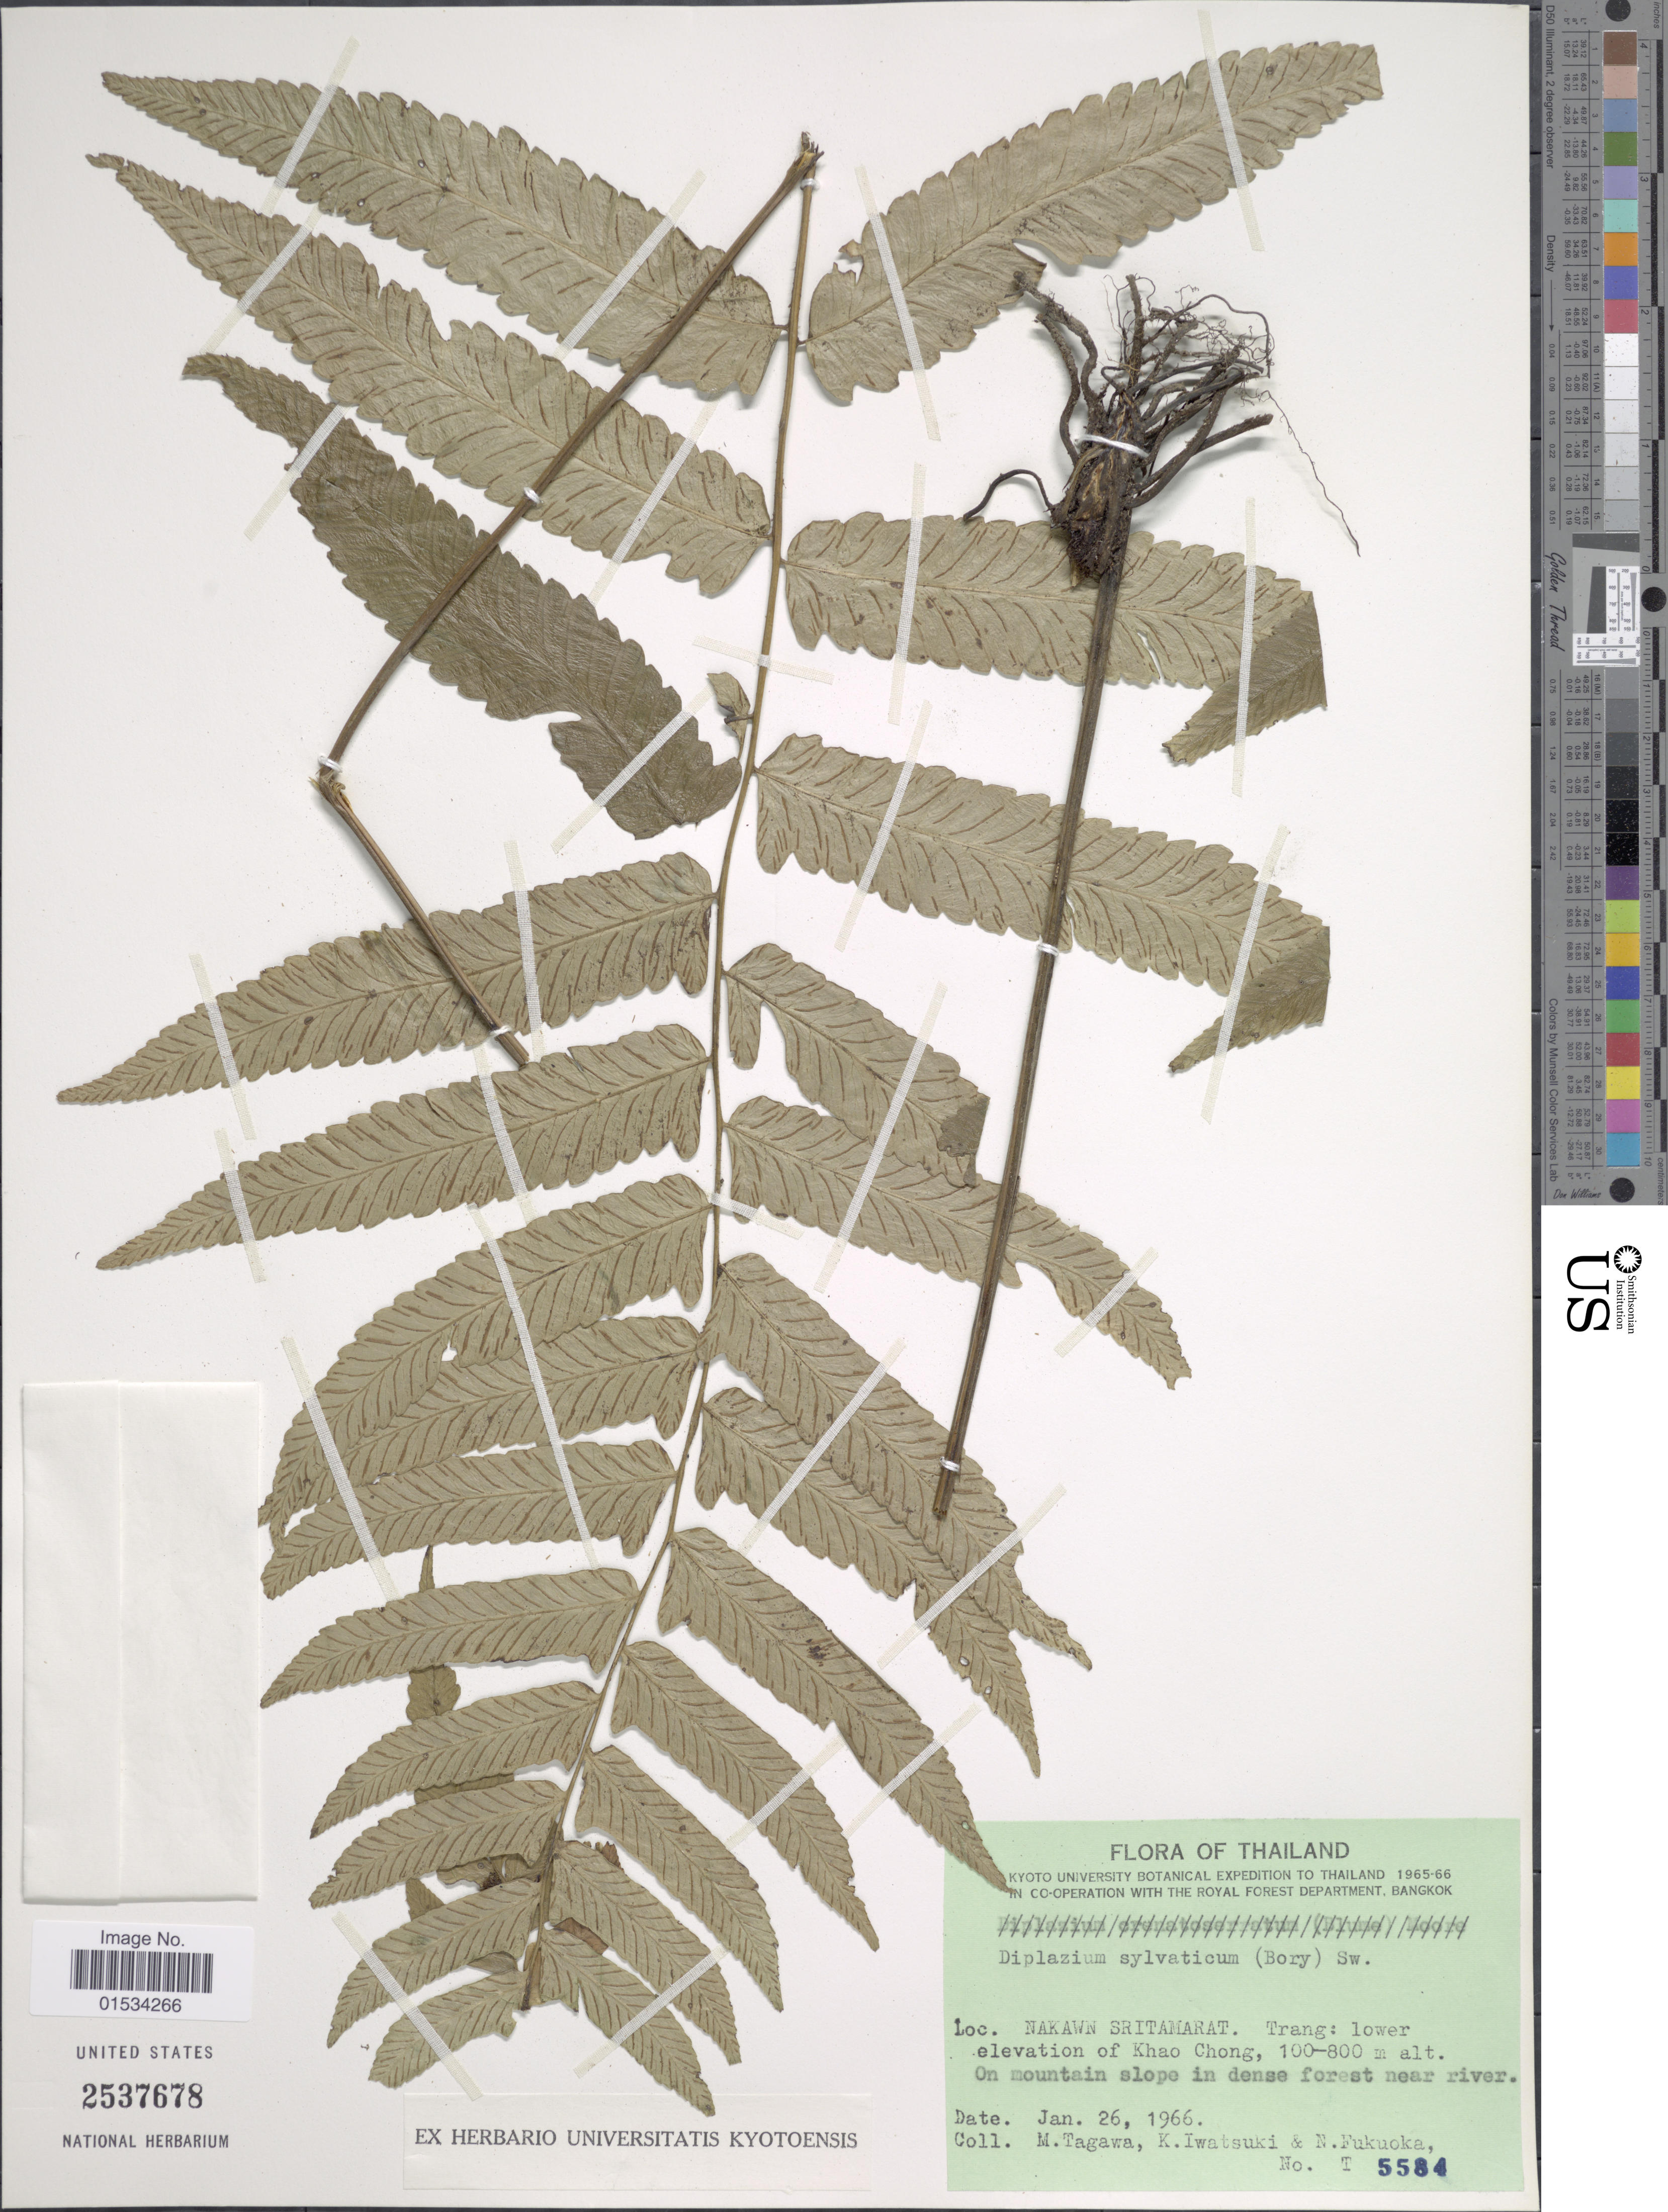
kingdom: Plantae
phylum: Tracheophyta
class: Polypodiopsida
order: Polypodiales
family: Athyriaceae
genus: Diplazium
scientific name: Diplazium silvaticum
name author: Christ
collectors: M. Tagawa, K. Iwatsuki & N. Fukuoka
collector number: T 5584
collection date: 1966-01-26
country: Thailand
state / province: Trang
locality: Nakawn Sritamarat, Khao Chong, on mountain slope in dense forest near river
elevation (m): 100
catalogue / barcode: US 2537678